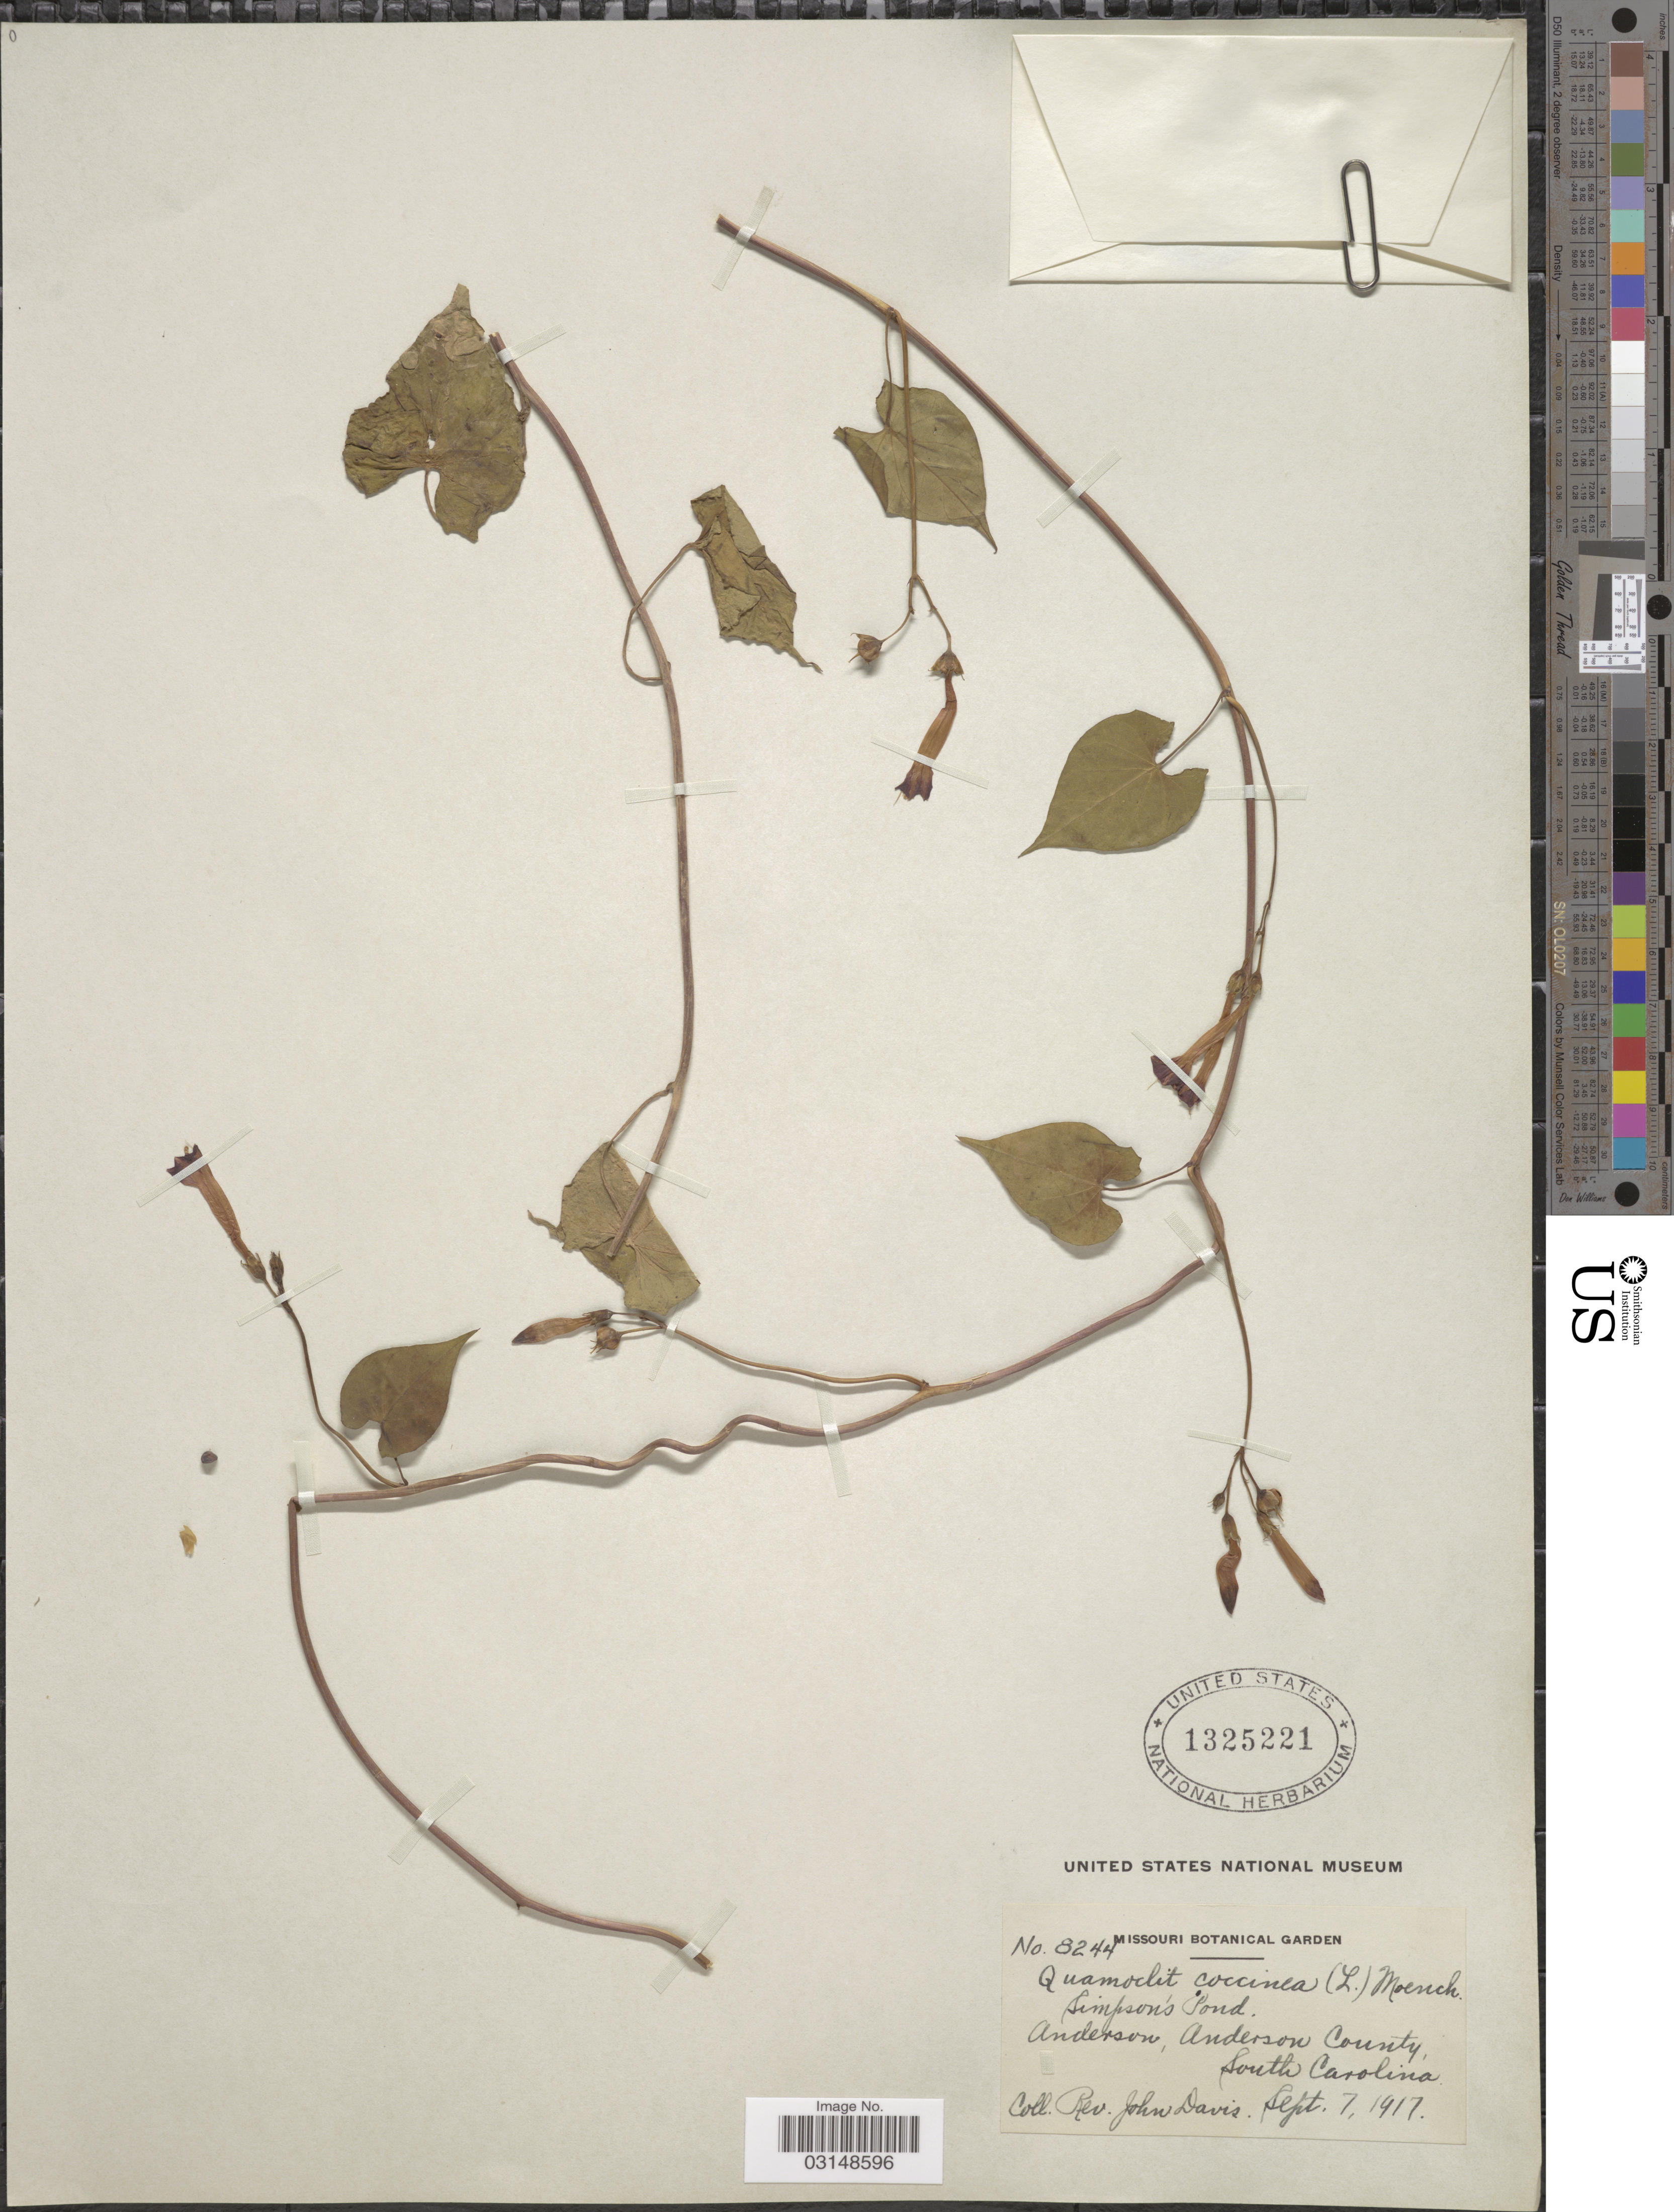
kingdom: Plantae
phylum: Tracheophyta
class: Magnoliopsida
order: Solanales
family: Convolvulaceae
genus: Ipomoea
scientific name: Ipomoea coccinea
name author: L.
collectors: J. Davis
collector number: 8244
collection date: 1917-09-07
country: United States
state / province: South Carolina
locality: Simpson's Pond, Anderson, Anderson County, South Carolina.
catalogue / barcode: US 1325221